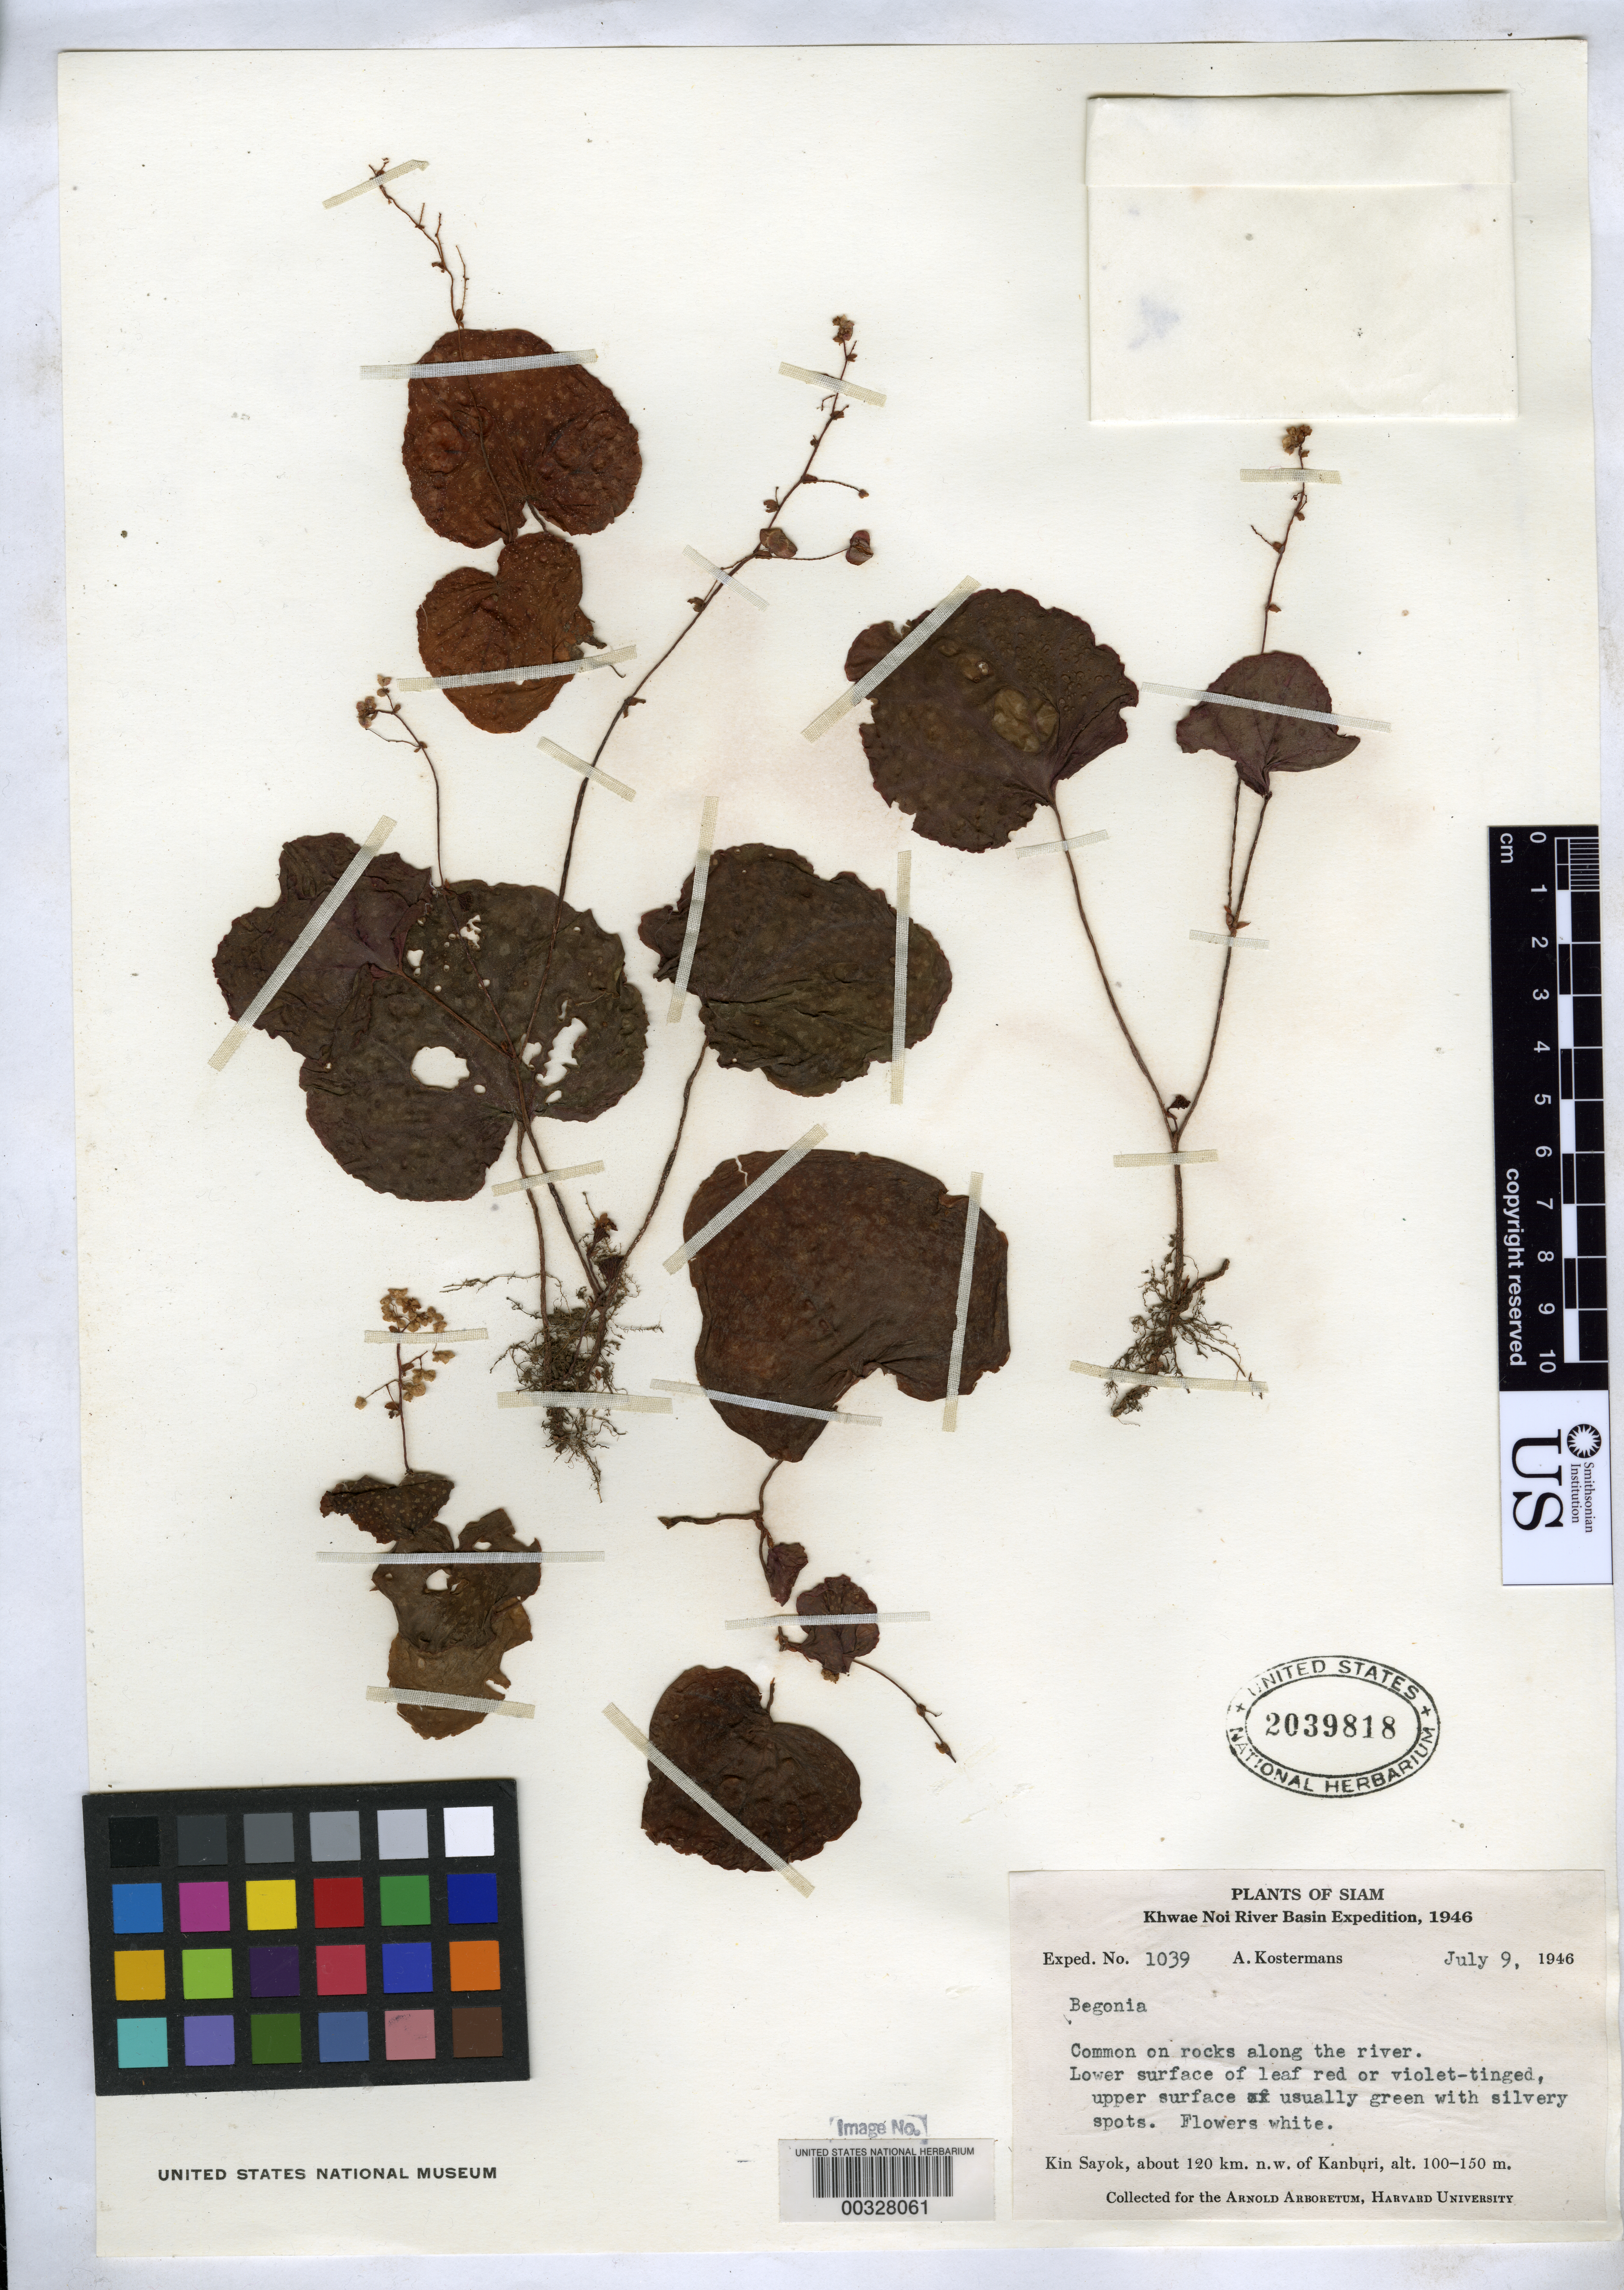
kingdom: Plantae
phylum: Tracheophyta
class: Magnoliopsida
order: Cucurbitales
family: Begoniaceae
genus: Begonia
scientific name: Begonia sp.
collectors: A. J. G. Kostermans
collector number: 1039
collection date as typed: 09 Jul 1946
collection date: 1946-07-09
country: Thailand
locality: Kin sayok, ca. 120 km nw of kanburi, khwae noi river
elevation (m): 100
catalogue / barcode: US 2039818